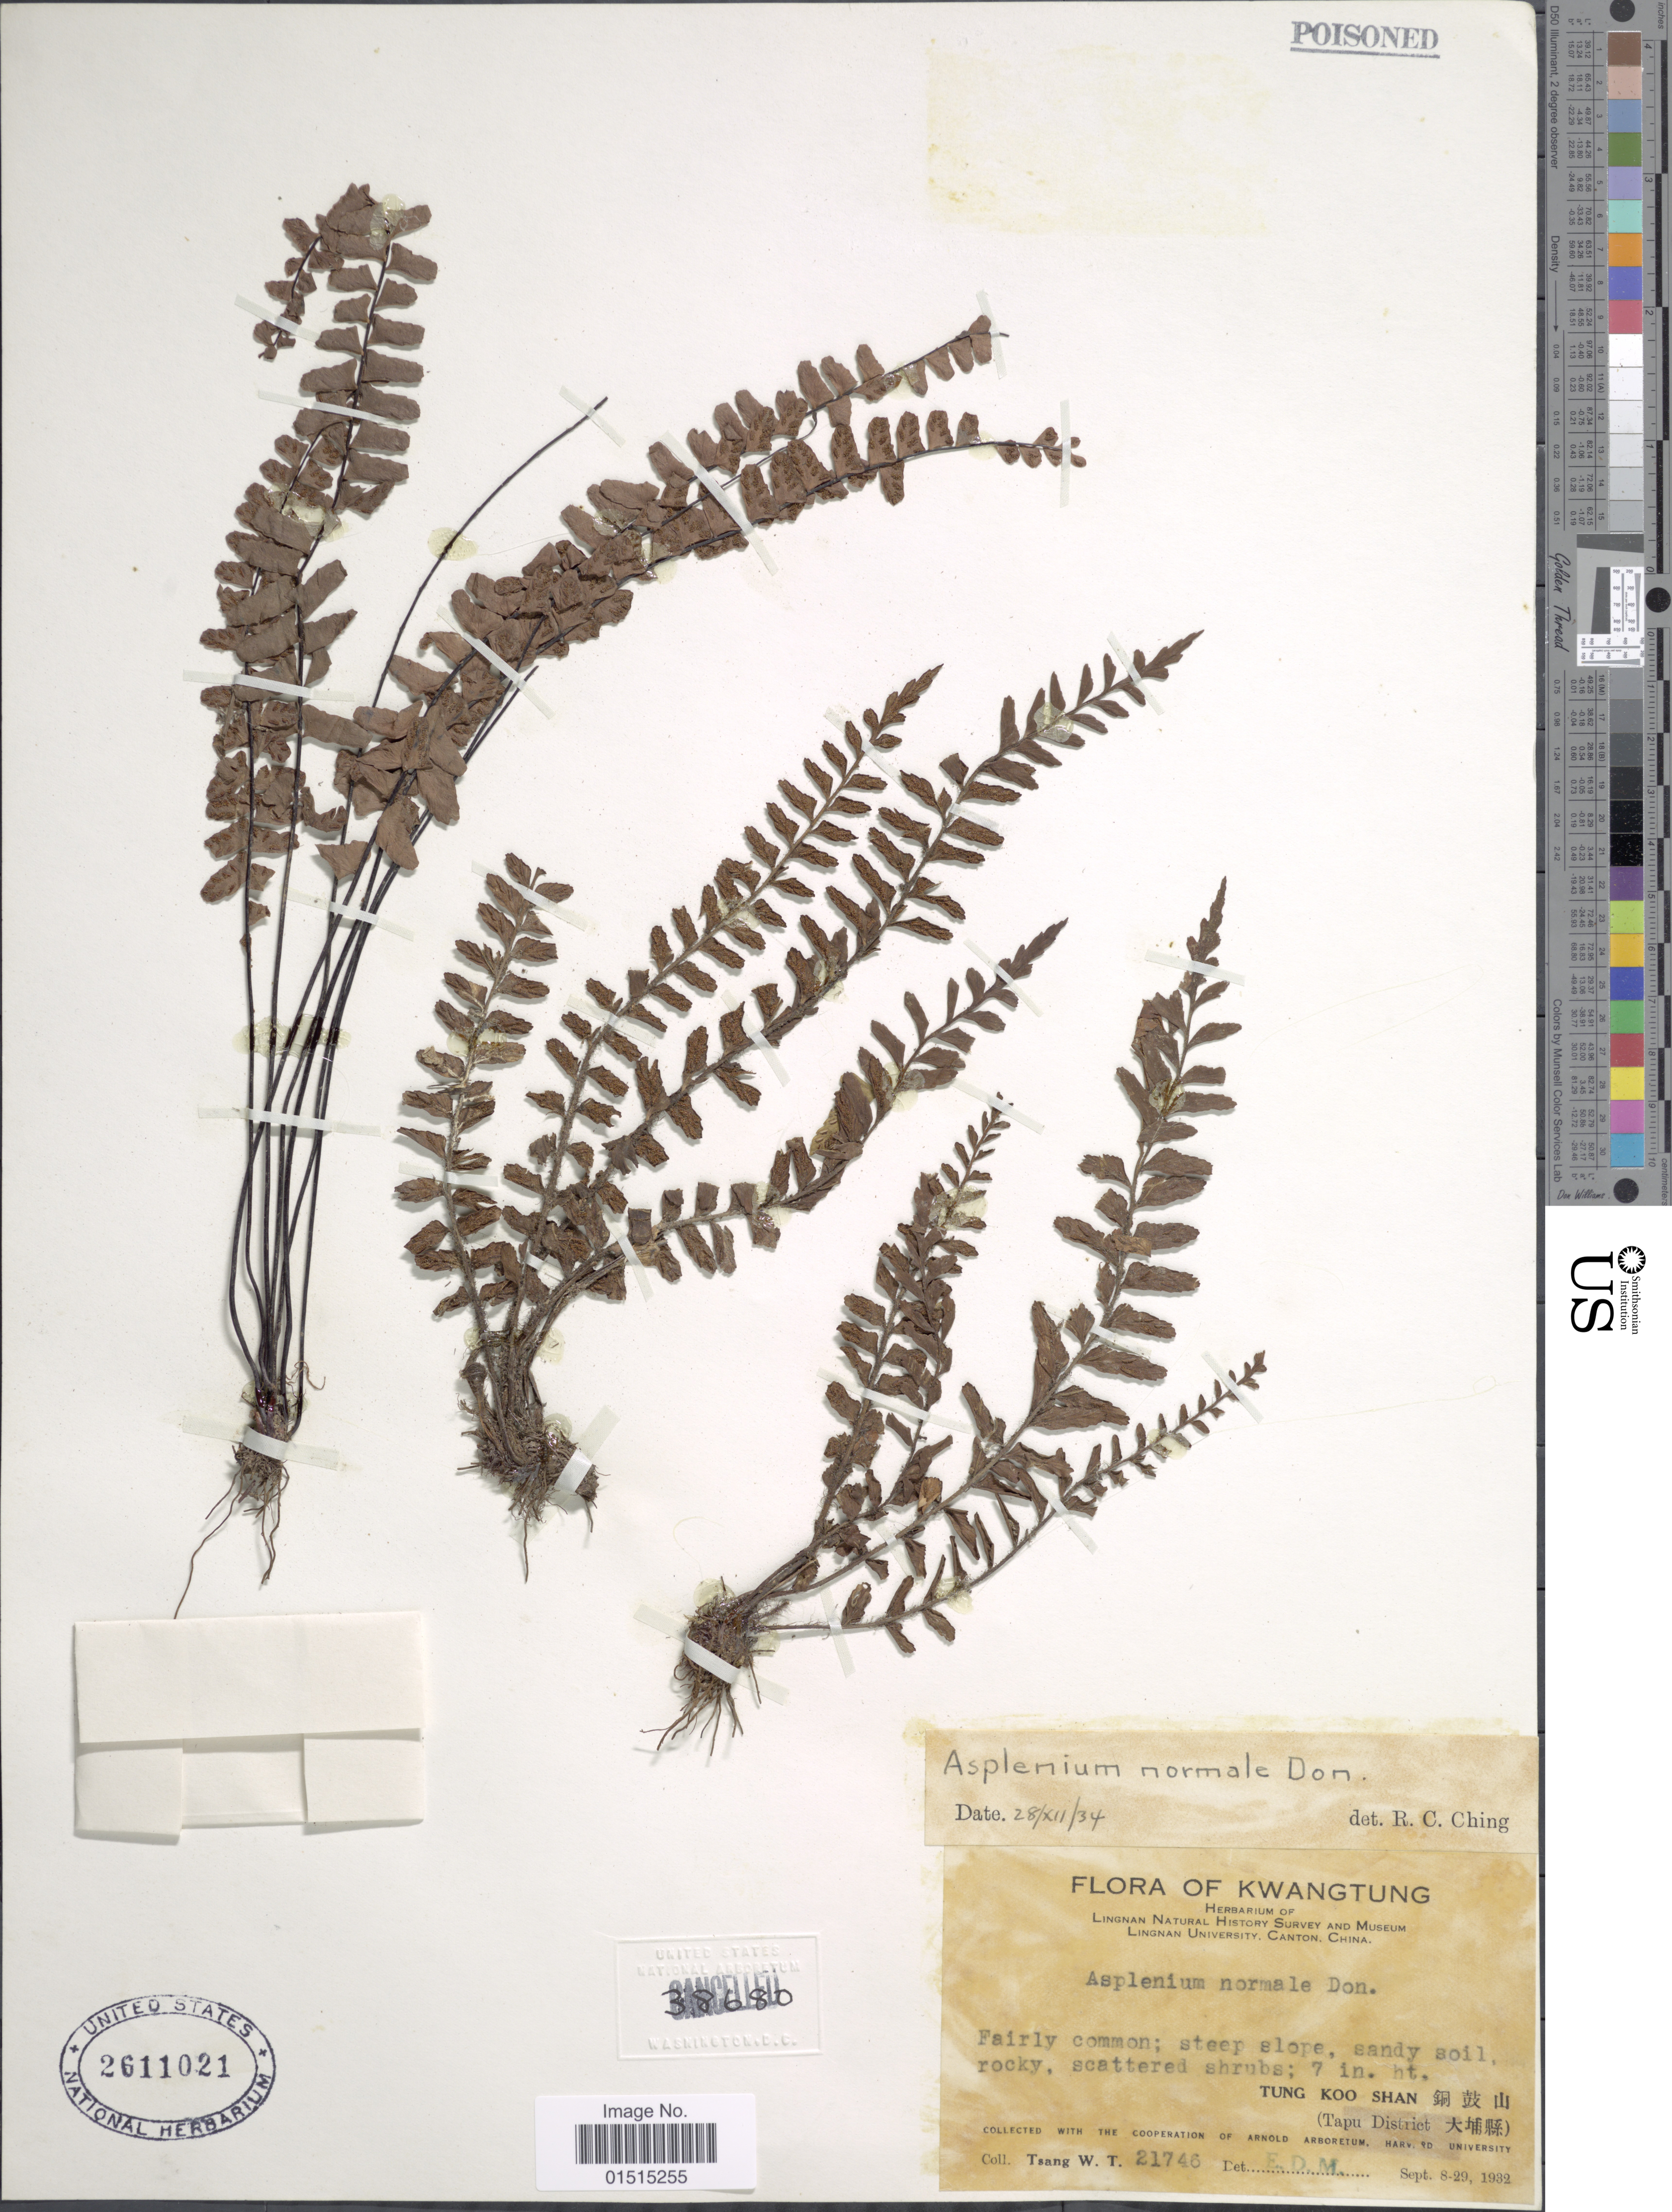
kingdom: Plantae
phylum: Tracheophyta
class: Polypodiopsida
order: Polypodiales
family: Aspleniaceae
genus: Asplenium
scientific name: Asplenium normale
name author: D. Don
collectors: W. T. Tsang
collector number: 21746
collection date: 1932-09-08/1932-09-29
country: China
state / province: Guangdong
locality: Kwangtung, Canton, Tung Koo Shan (Tapu District)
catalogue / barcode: US 2611021